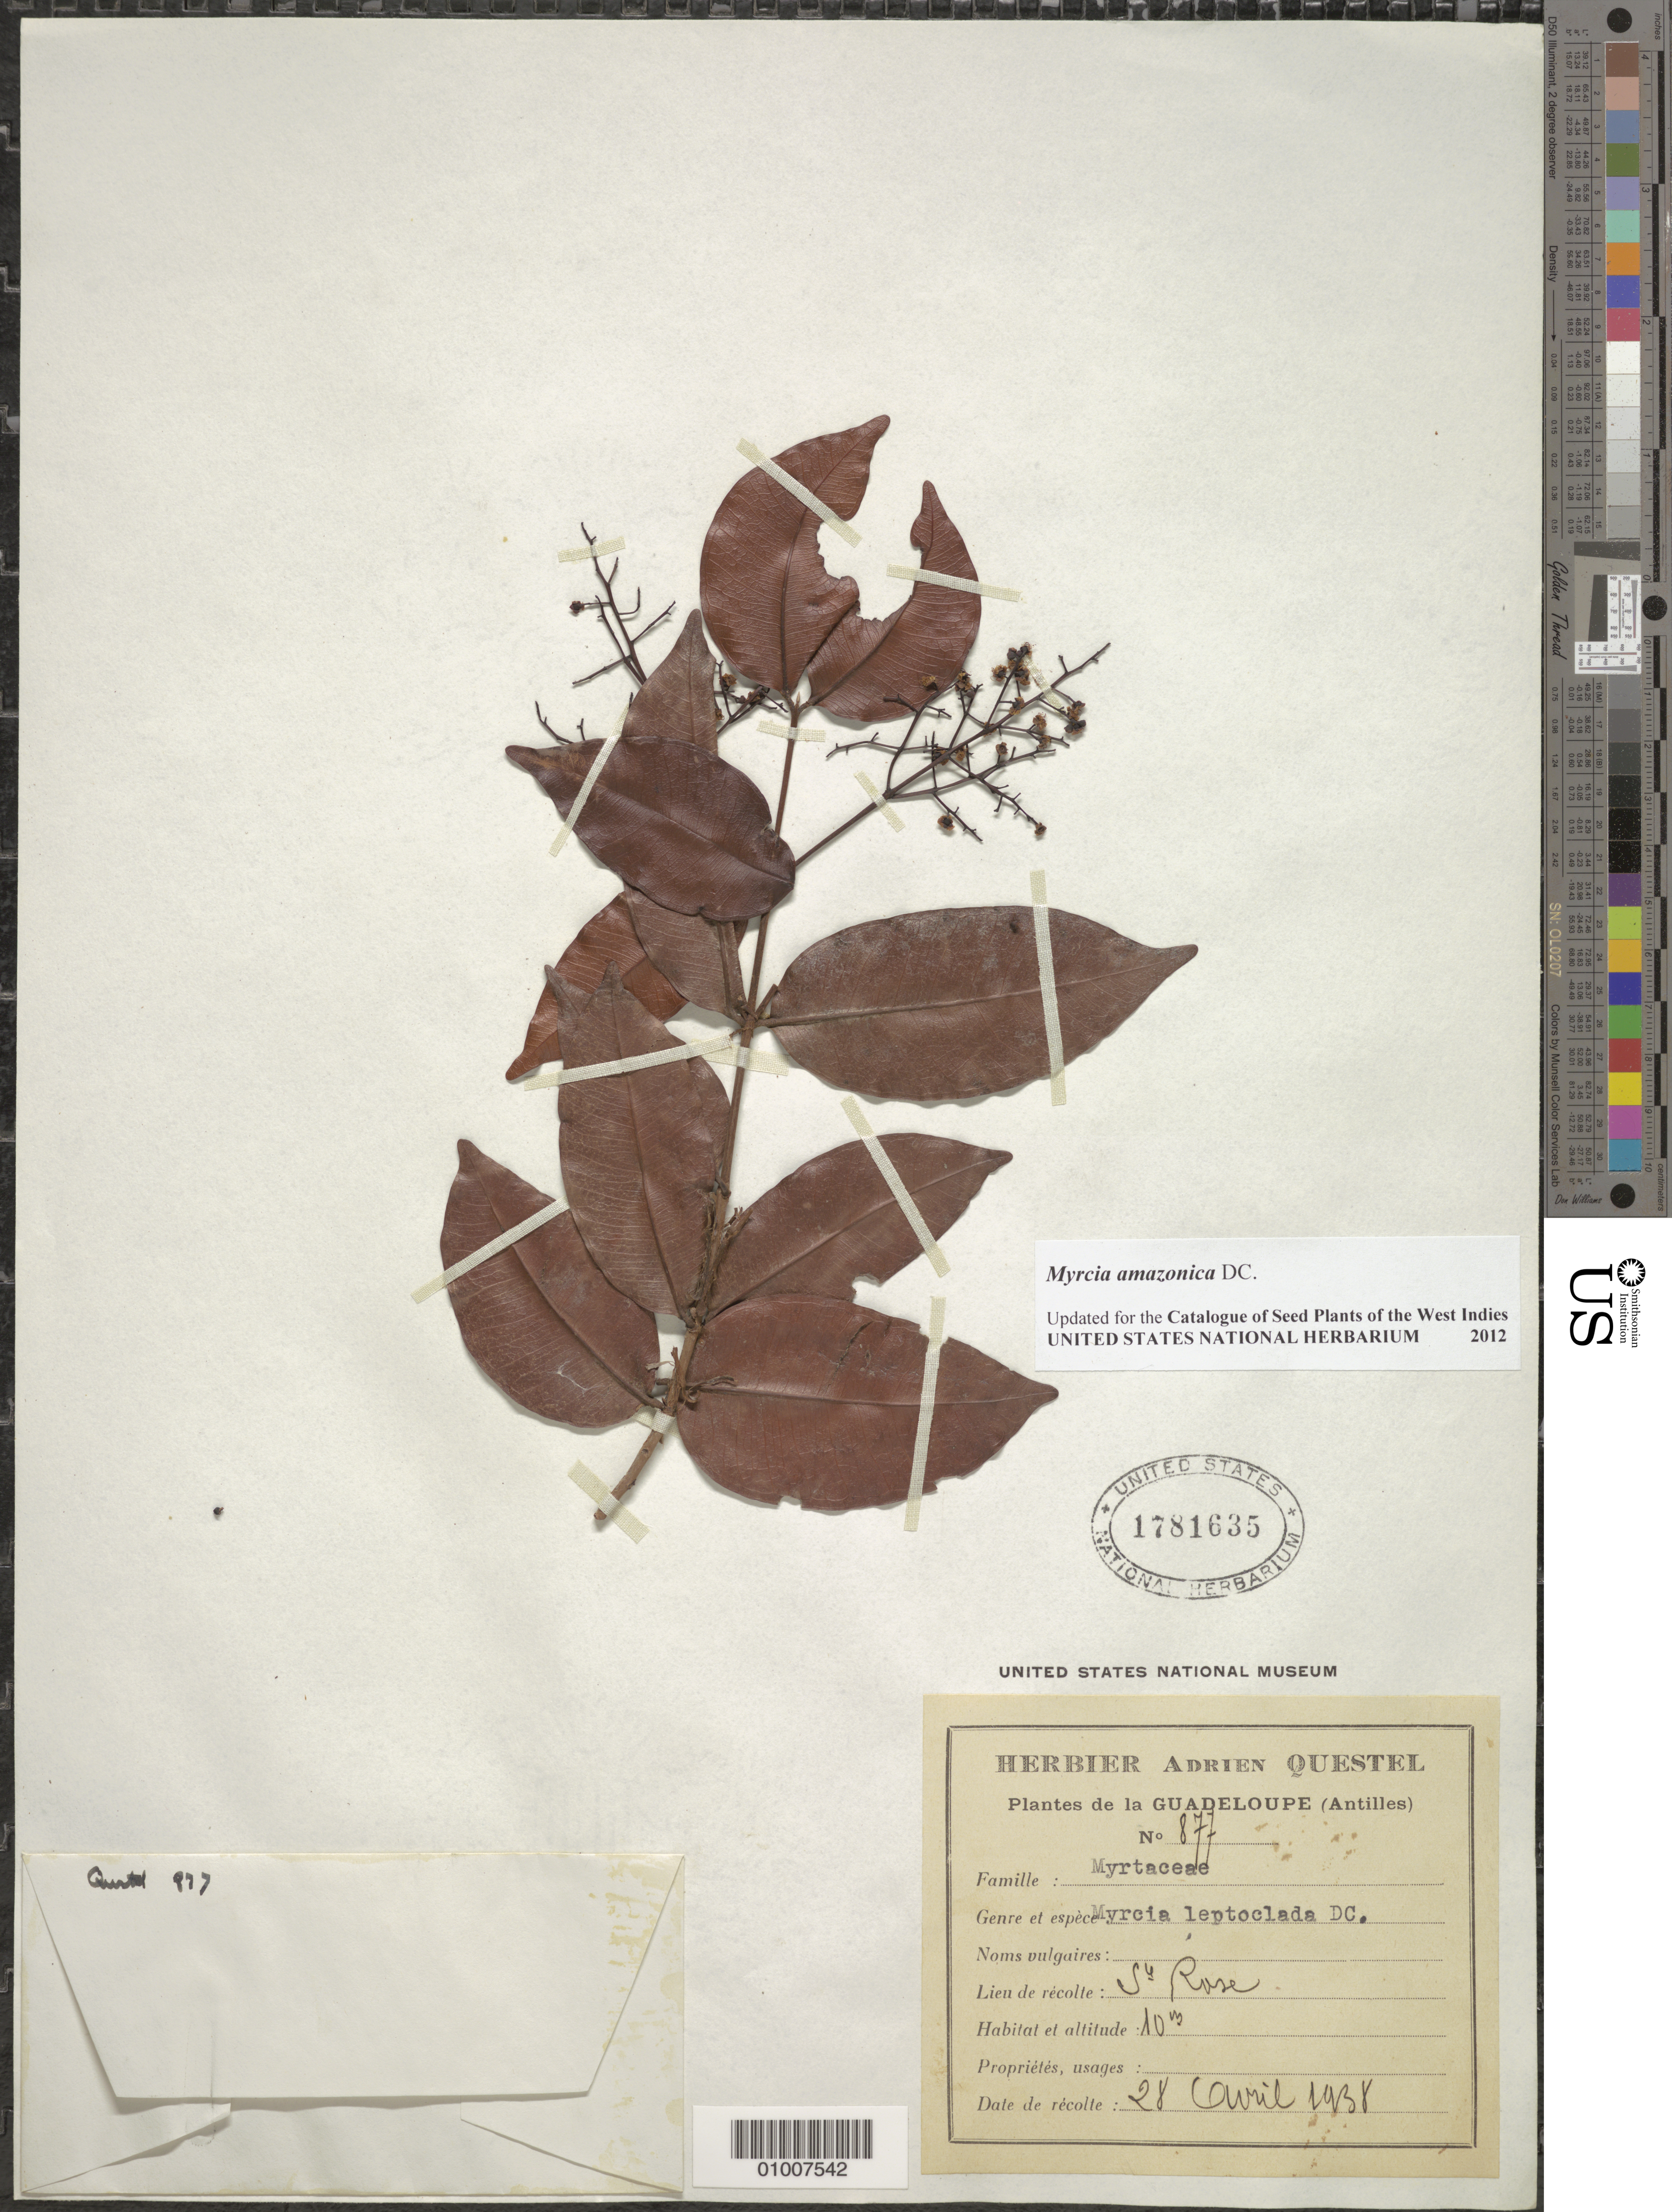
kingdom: Plantae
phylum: Tracheophyta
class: Magnoliopsida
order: Myrtales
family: Myrtaceae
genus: Myrcia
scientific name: Myrcia amazonica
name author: DC.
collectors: A. Questel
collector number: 877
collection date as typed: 28 Apr 1938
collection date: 1938-04-28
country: Guadeloupe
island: Basse Terre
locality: St. Rose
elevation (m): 10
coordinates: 0 N, 0 E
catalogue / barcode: US 1781635